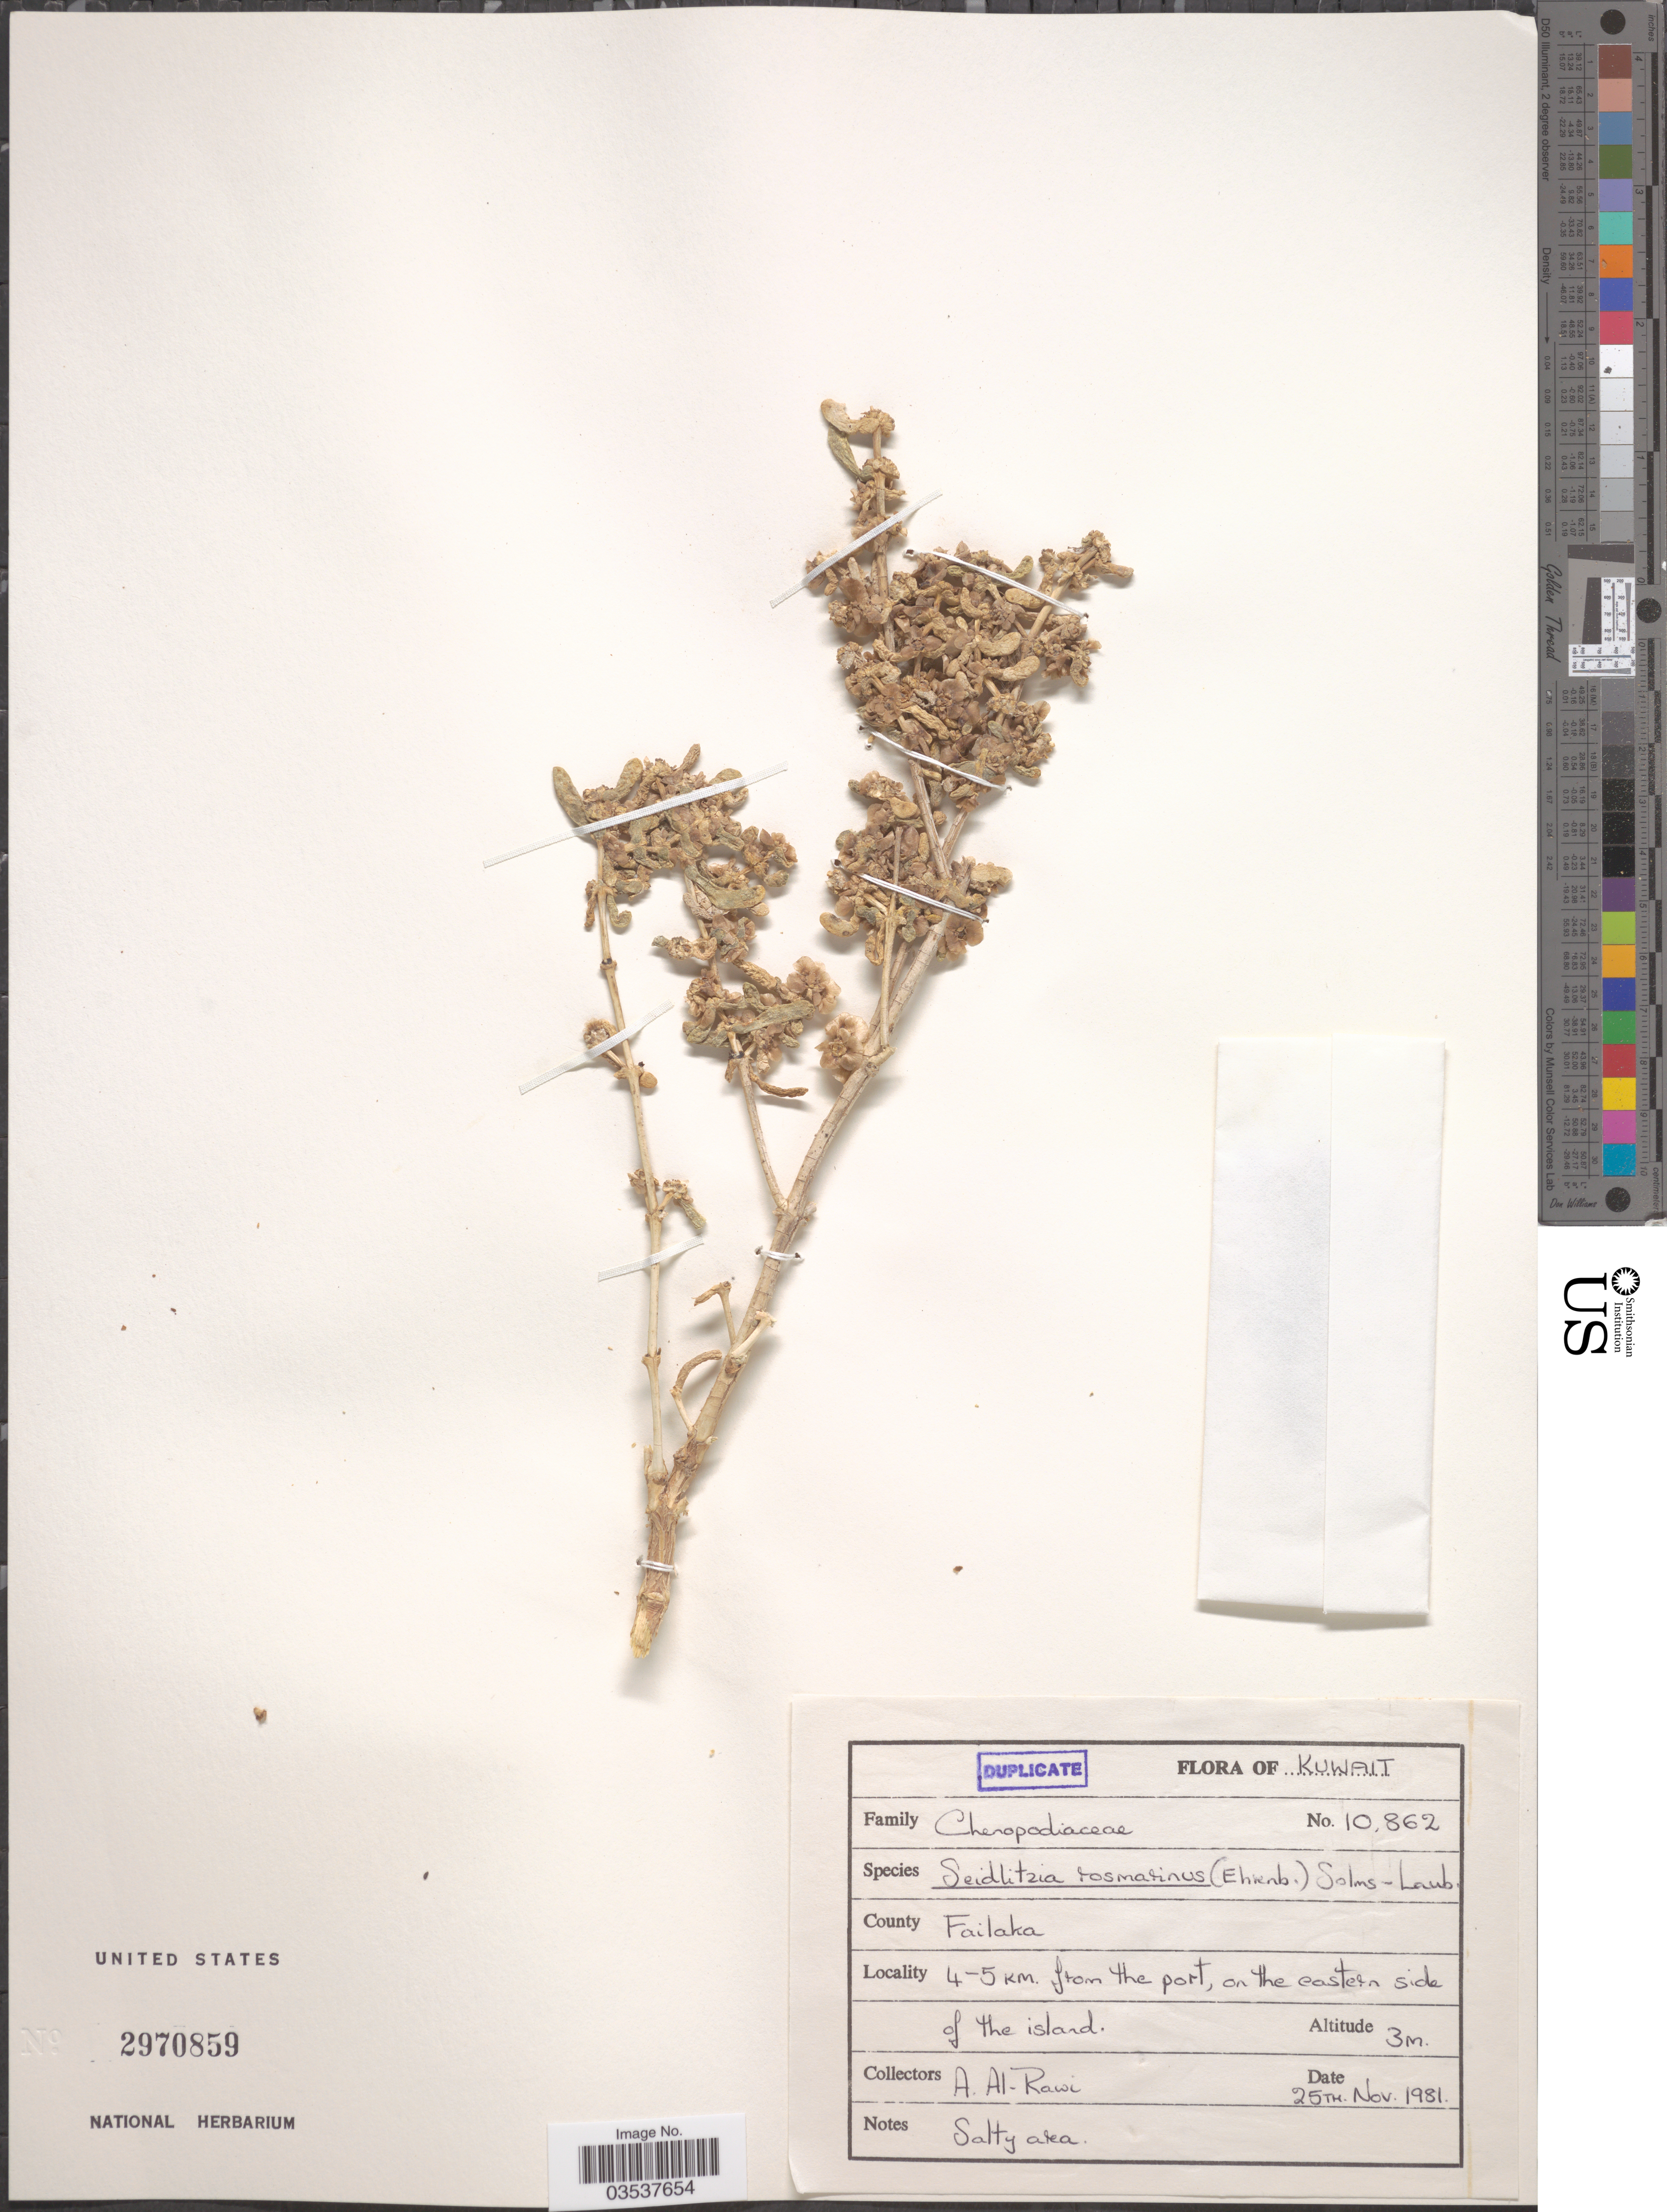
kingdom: Plantae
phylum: Tracheophyta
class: Magnoliopsida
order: Caryophyllales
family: Amaranthaceae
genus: Soda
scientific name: Soda rosmarinus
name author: (Bunge ex Boiss.) Akhani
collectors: A. al Rawi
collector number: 10862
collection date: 1981-11-25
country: Kuwait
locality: County Failaka. 4-5 km. from the port, on the eastern side of the island.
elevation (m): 3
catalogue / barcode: US 2970859